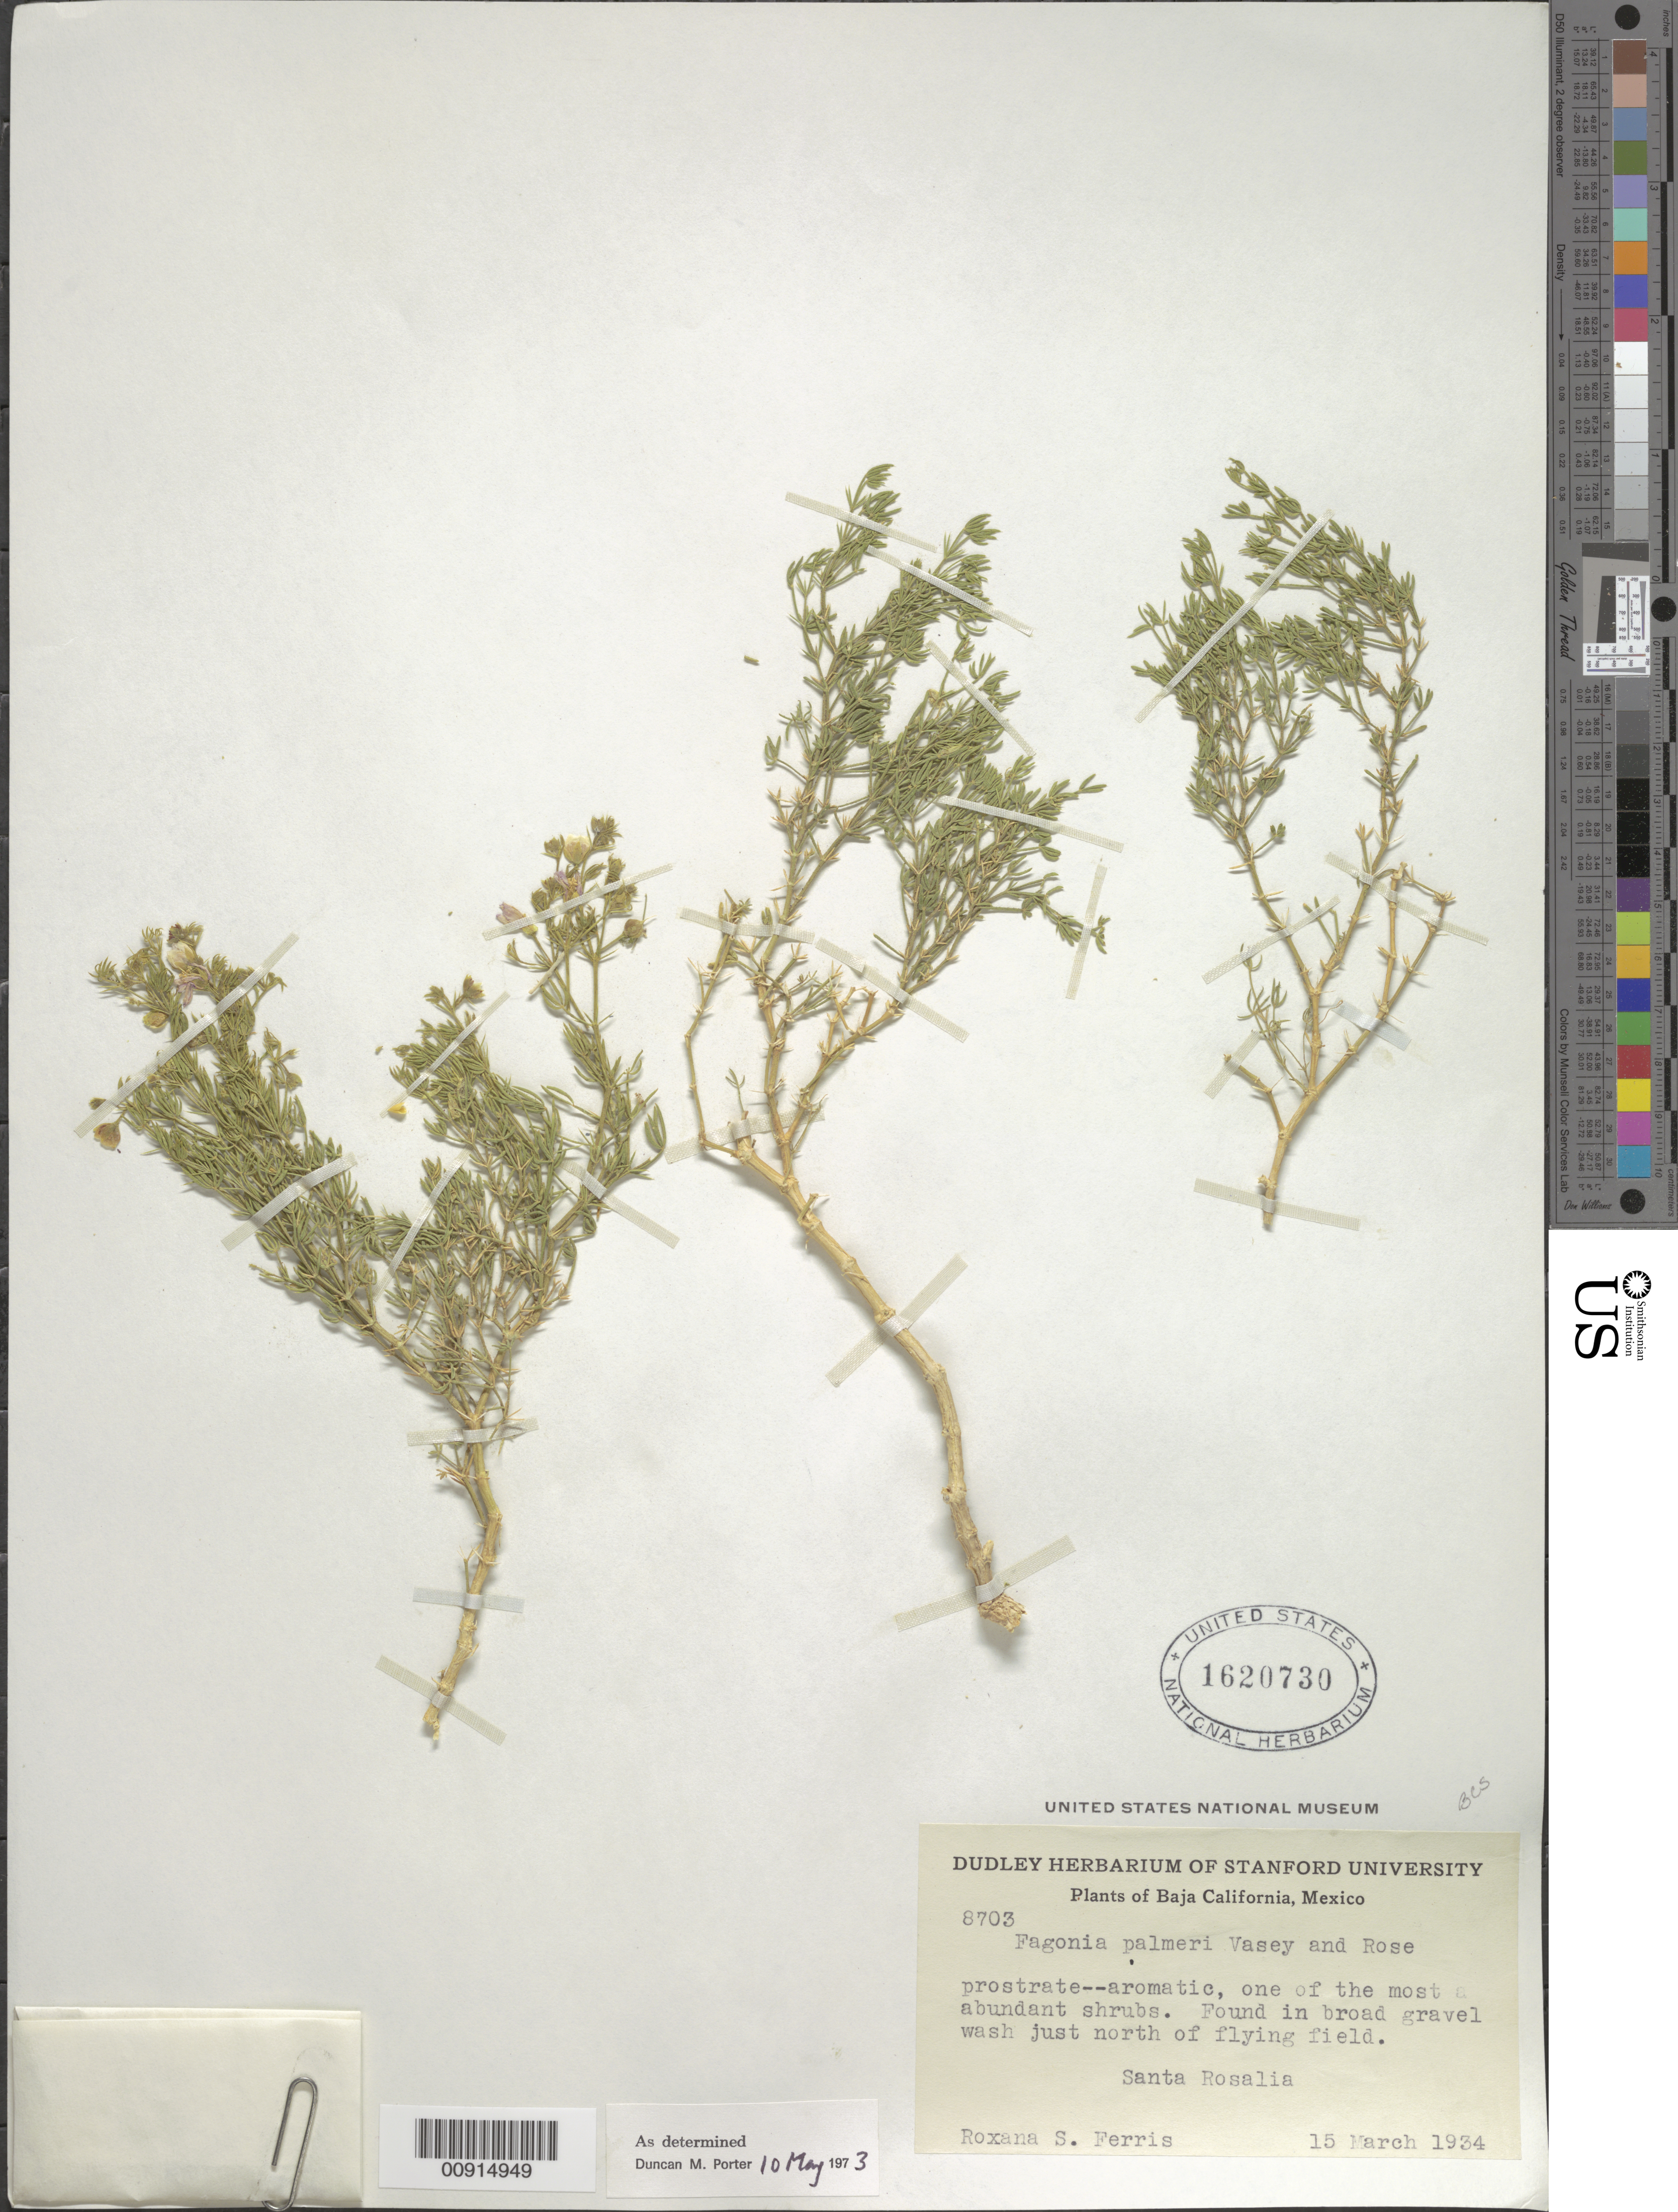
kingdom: Plantae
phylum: Tracheophyta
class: Magnoliopsida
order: Zygophyllales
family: Zygophyllaceae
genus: Fagonia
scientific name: Fagonia palmeri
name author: Vasey & Rose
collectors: R. S. Ferris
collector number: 8703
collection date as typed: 15 Mar 1934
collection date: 1934-03-15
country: Mexico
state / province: Baja California Sur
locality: Santa Rosalia in broad gravel wash just north of flying field.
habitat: In broad gravel wash.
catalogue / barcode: US 1620730